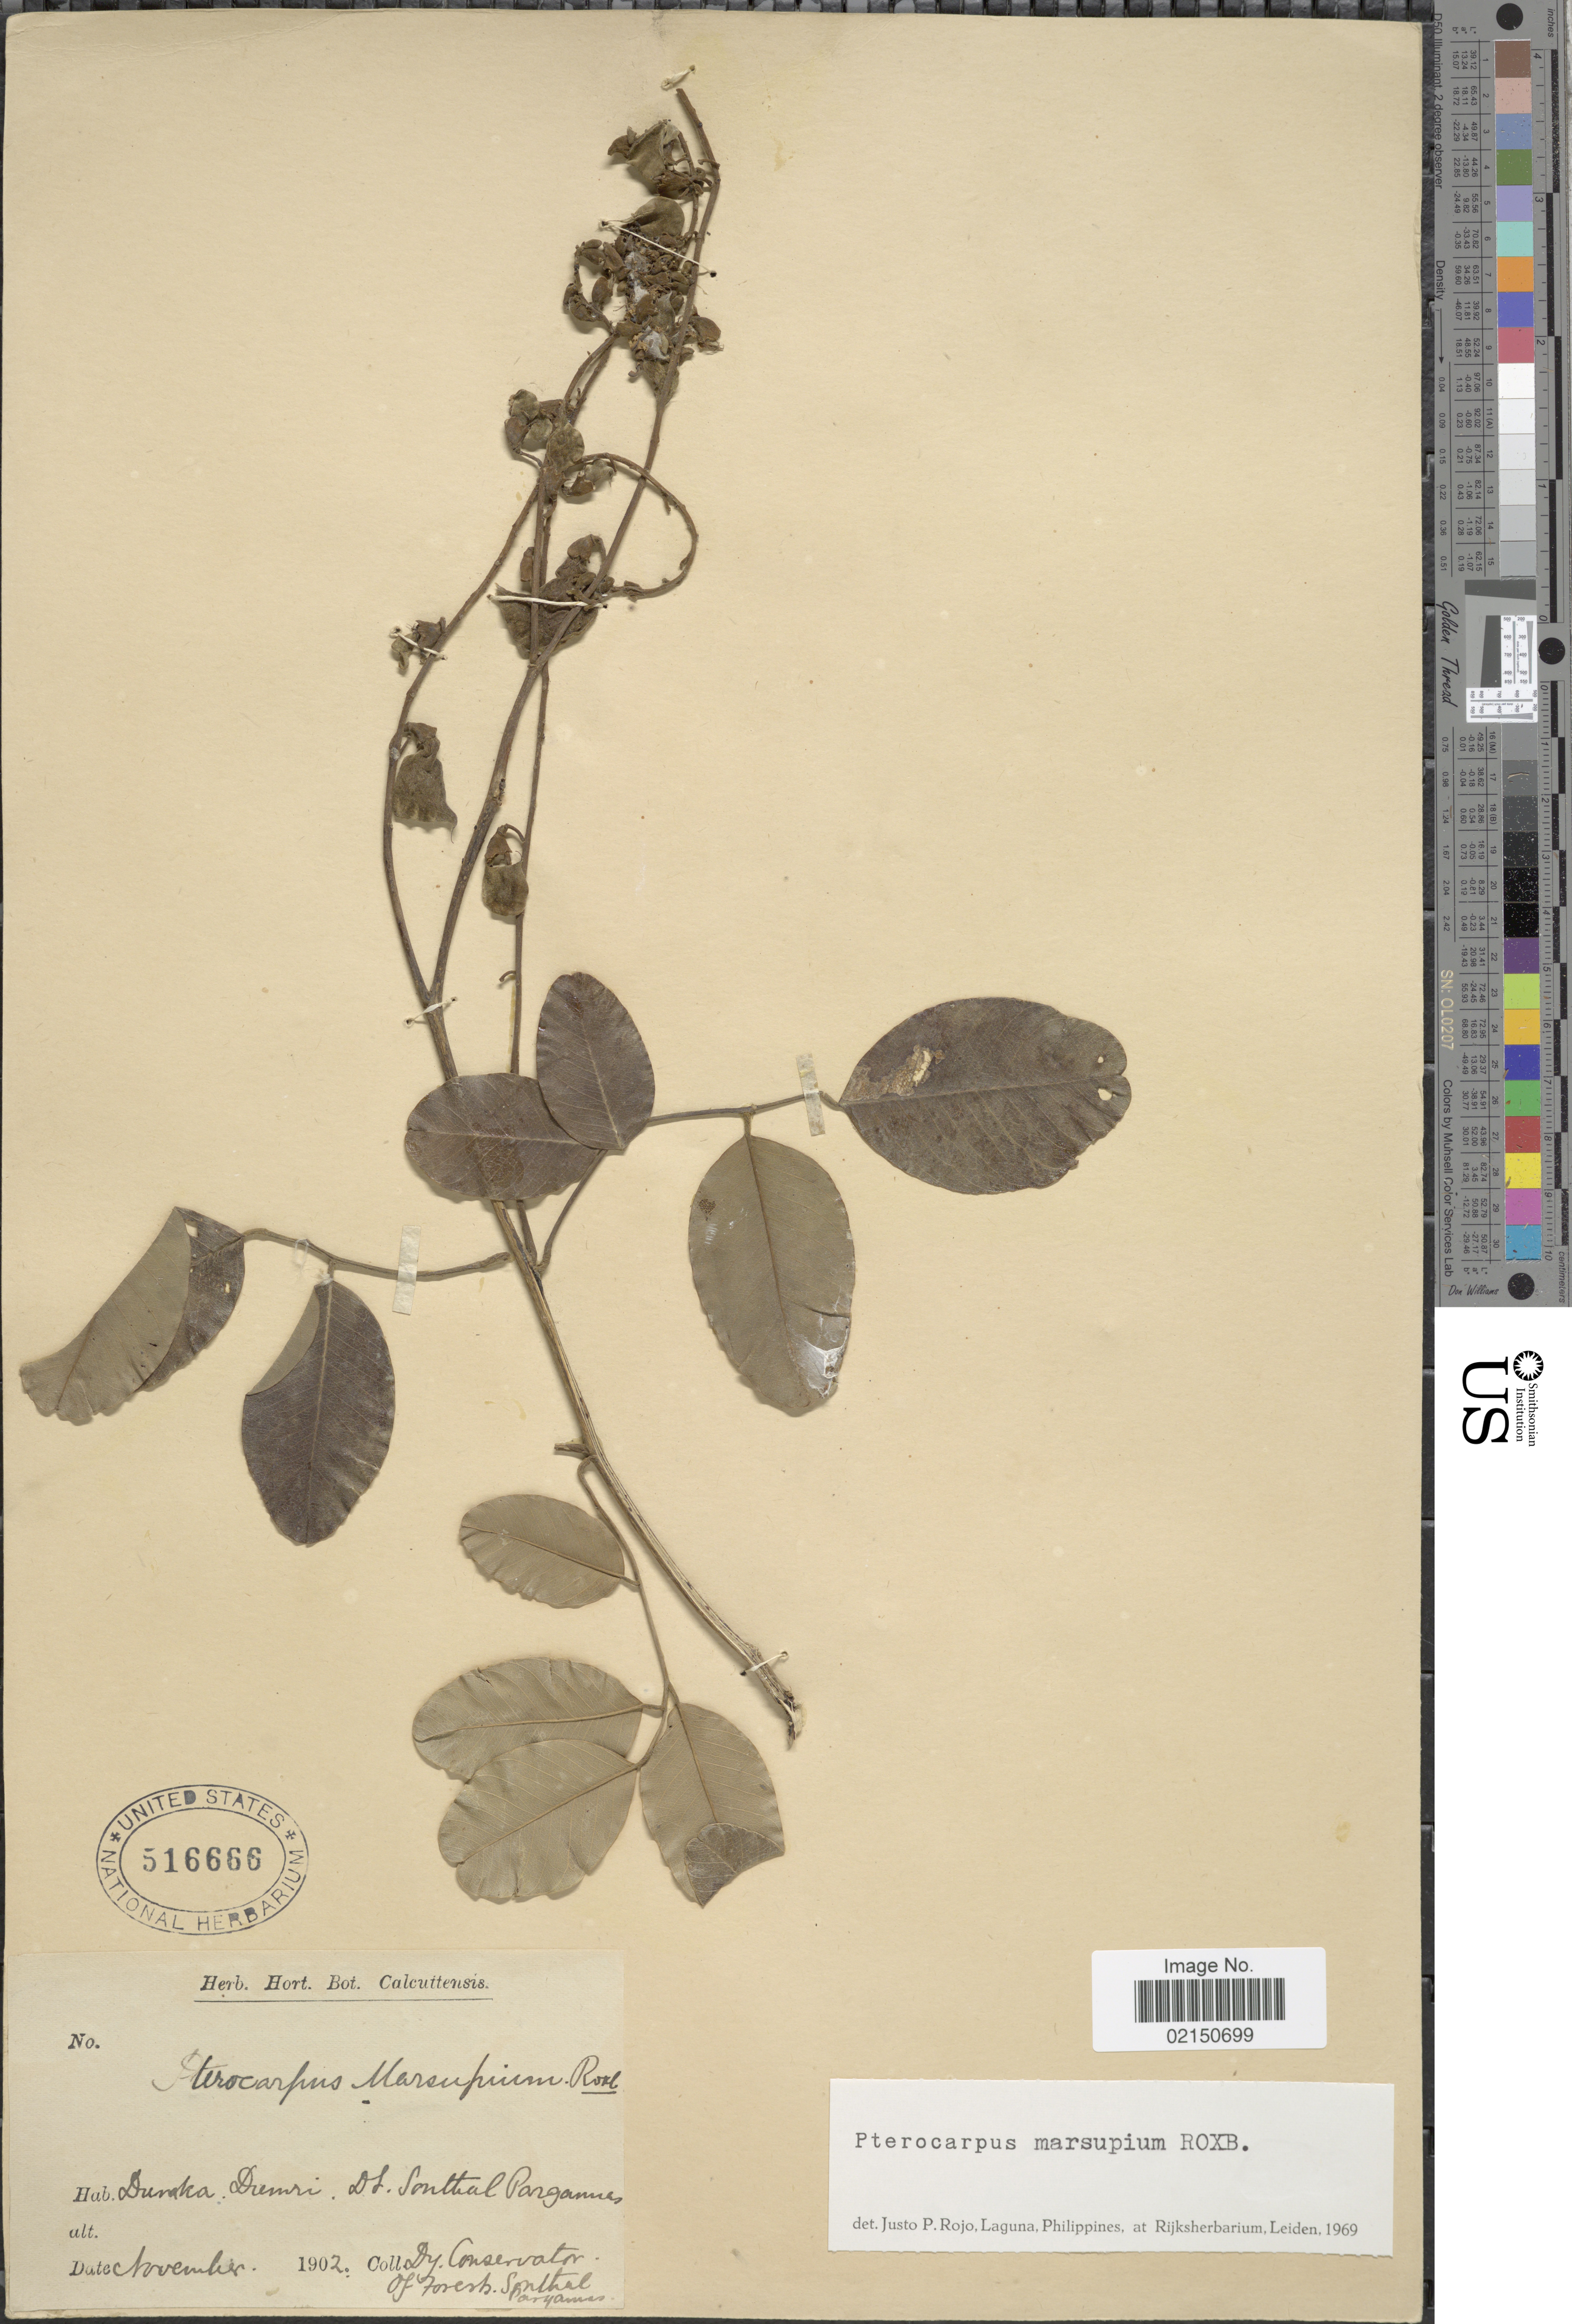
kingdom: Plantae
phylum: Tracheophyta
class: Magnoliopsida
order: Fabales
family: Fabaceae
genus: Pterocarpus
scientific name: Pterocarpus marsupium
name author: Roxb.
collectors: Cons. of Forests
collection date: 1902-11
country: India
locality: Dumka Dumri. Dt. Sonthal Pargannas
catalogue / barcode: US 516666